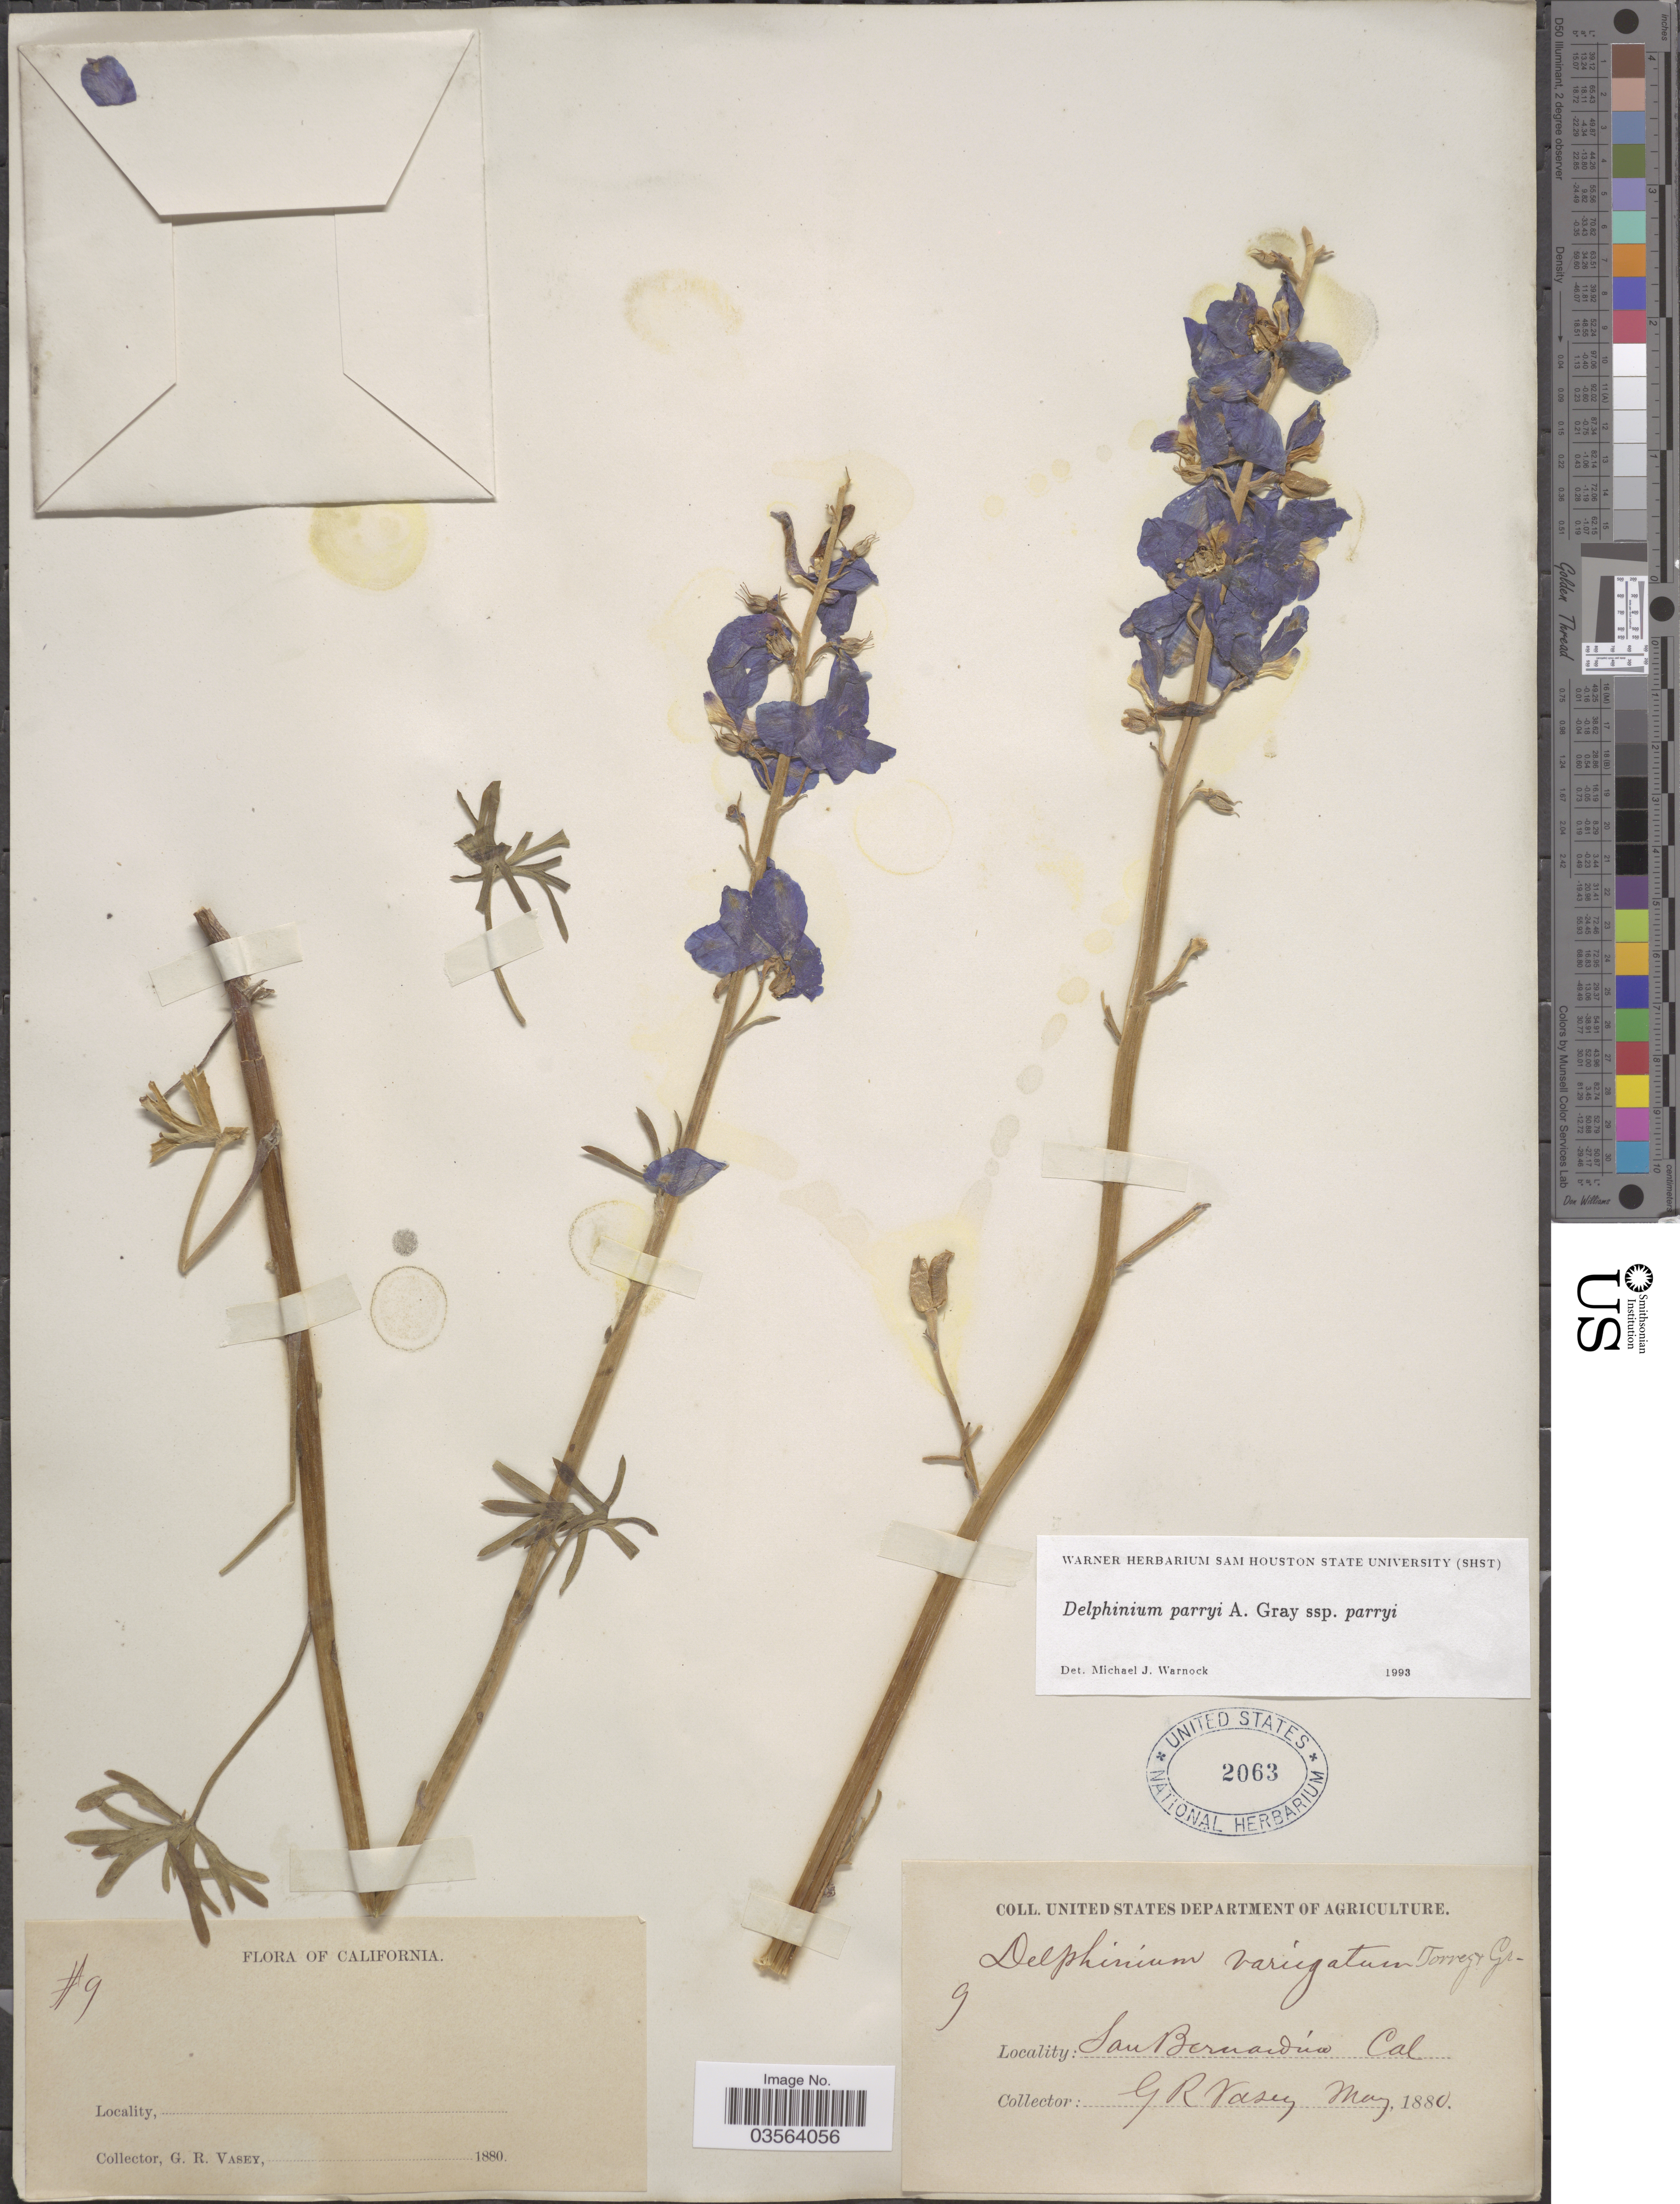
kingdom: Plantae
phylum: Tracheophyta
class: Magnoliopsida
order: Ranunculales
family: Ranunculaceae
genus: Delphinium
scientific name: Delphinium parryi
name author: A. Gray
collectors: G. R. Vasey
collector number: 9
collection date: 1880-05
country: United States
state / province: California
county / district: San Bernardino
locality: San Bernardino.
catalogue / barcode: US 2063